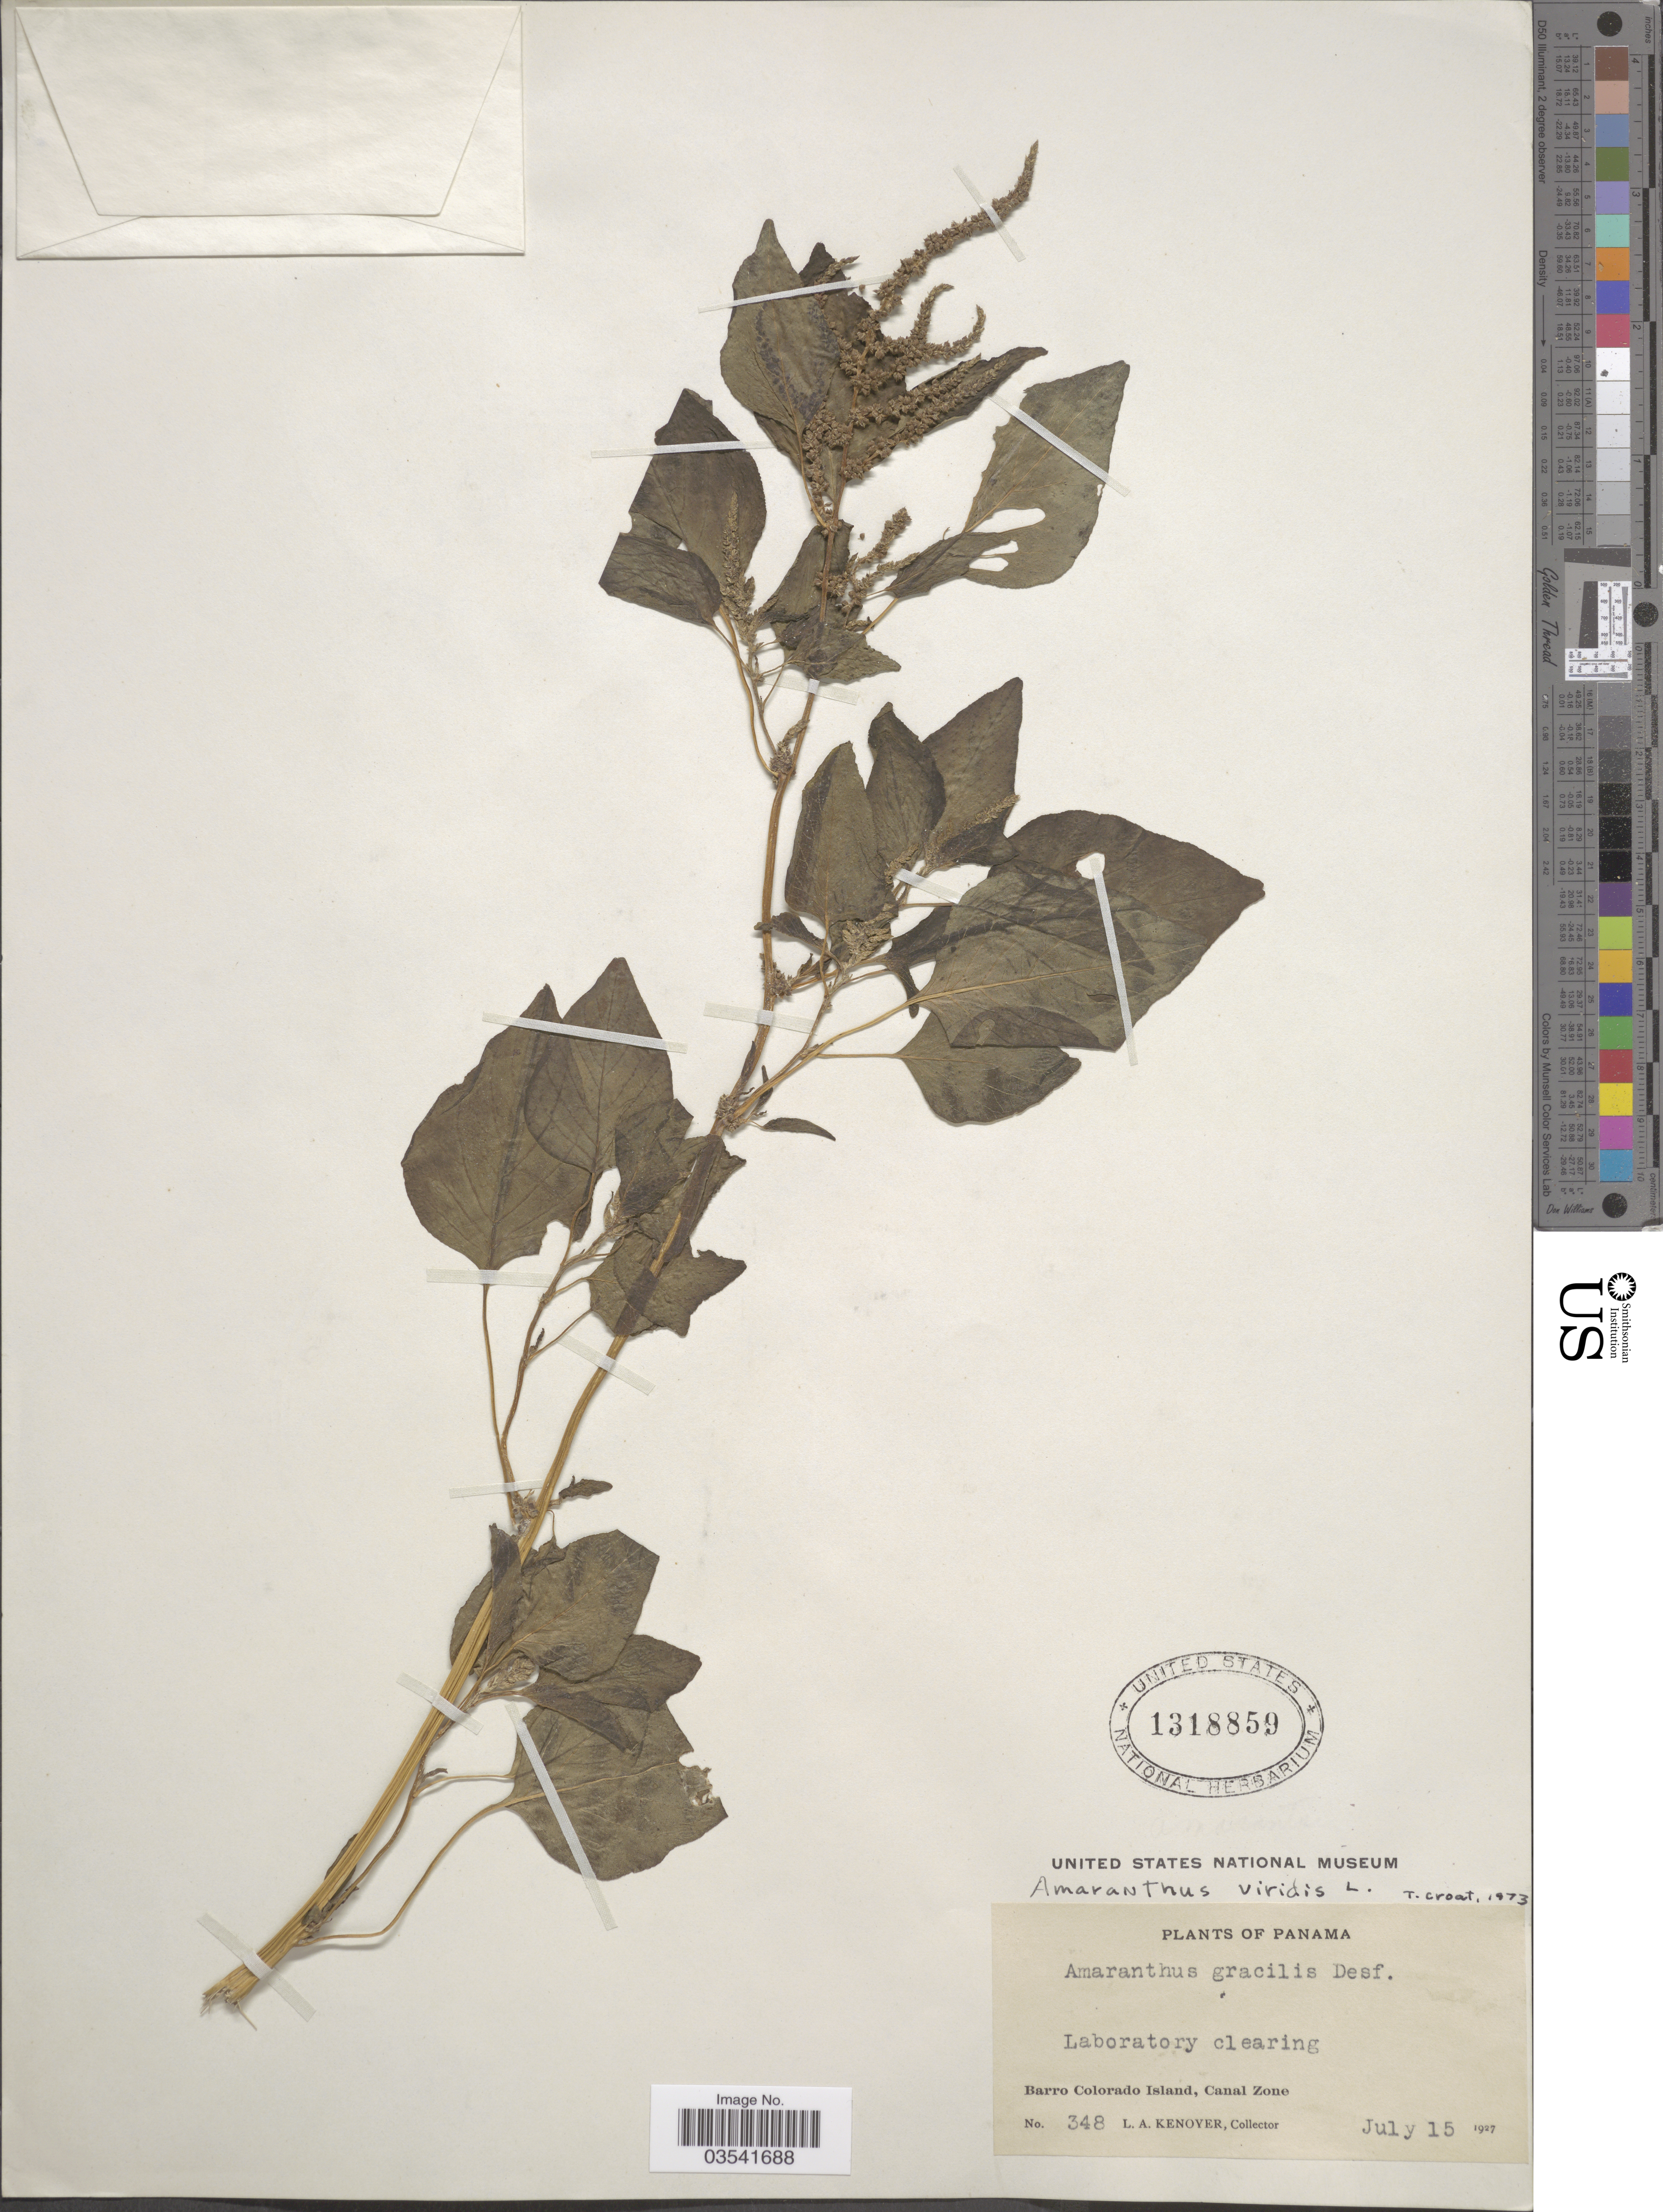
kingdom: Plantae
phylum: Tracheophyta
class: Magnoliopsida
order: Caryophyllales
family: Amaranthaceae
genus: Amaranthus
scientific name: Amaranthus viridis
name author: L.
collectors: L. A. Kenoyer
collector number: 348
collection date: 1927-07-15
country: Panama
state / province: Panamá Oeste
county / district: Canal Zone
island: Barro Colorado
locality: Laboratory clearing. Barro Colorado Island, Canal Zone.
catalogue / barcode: US 1318859